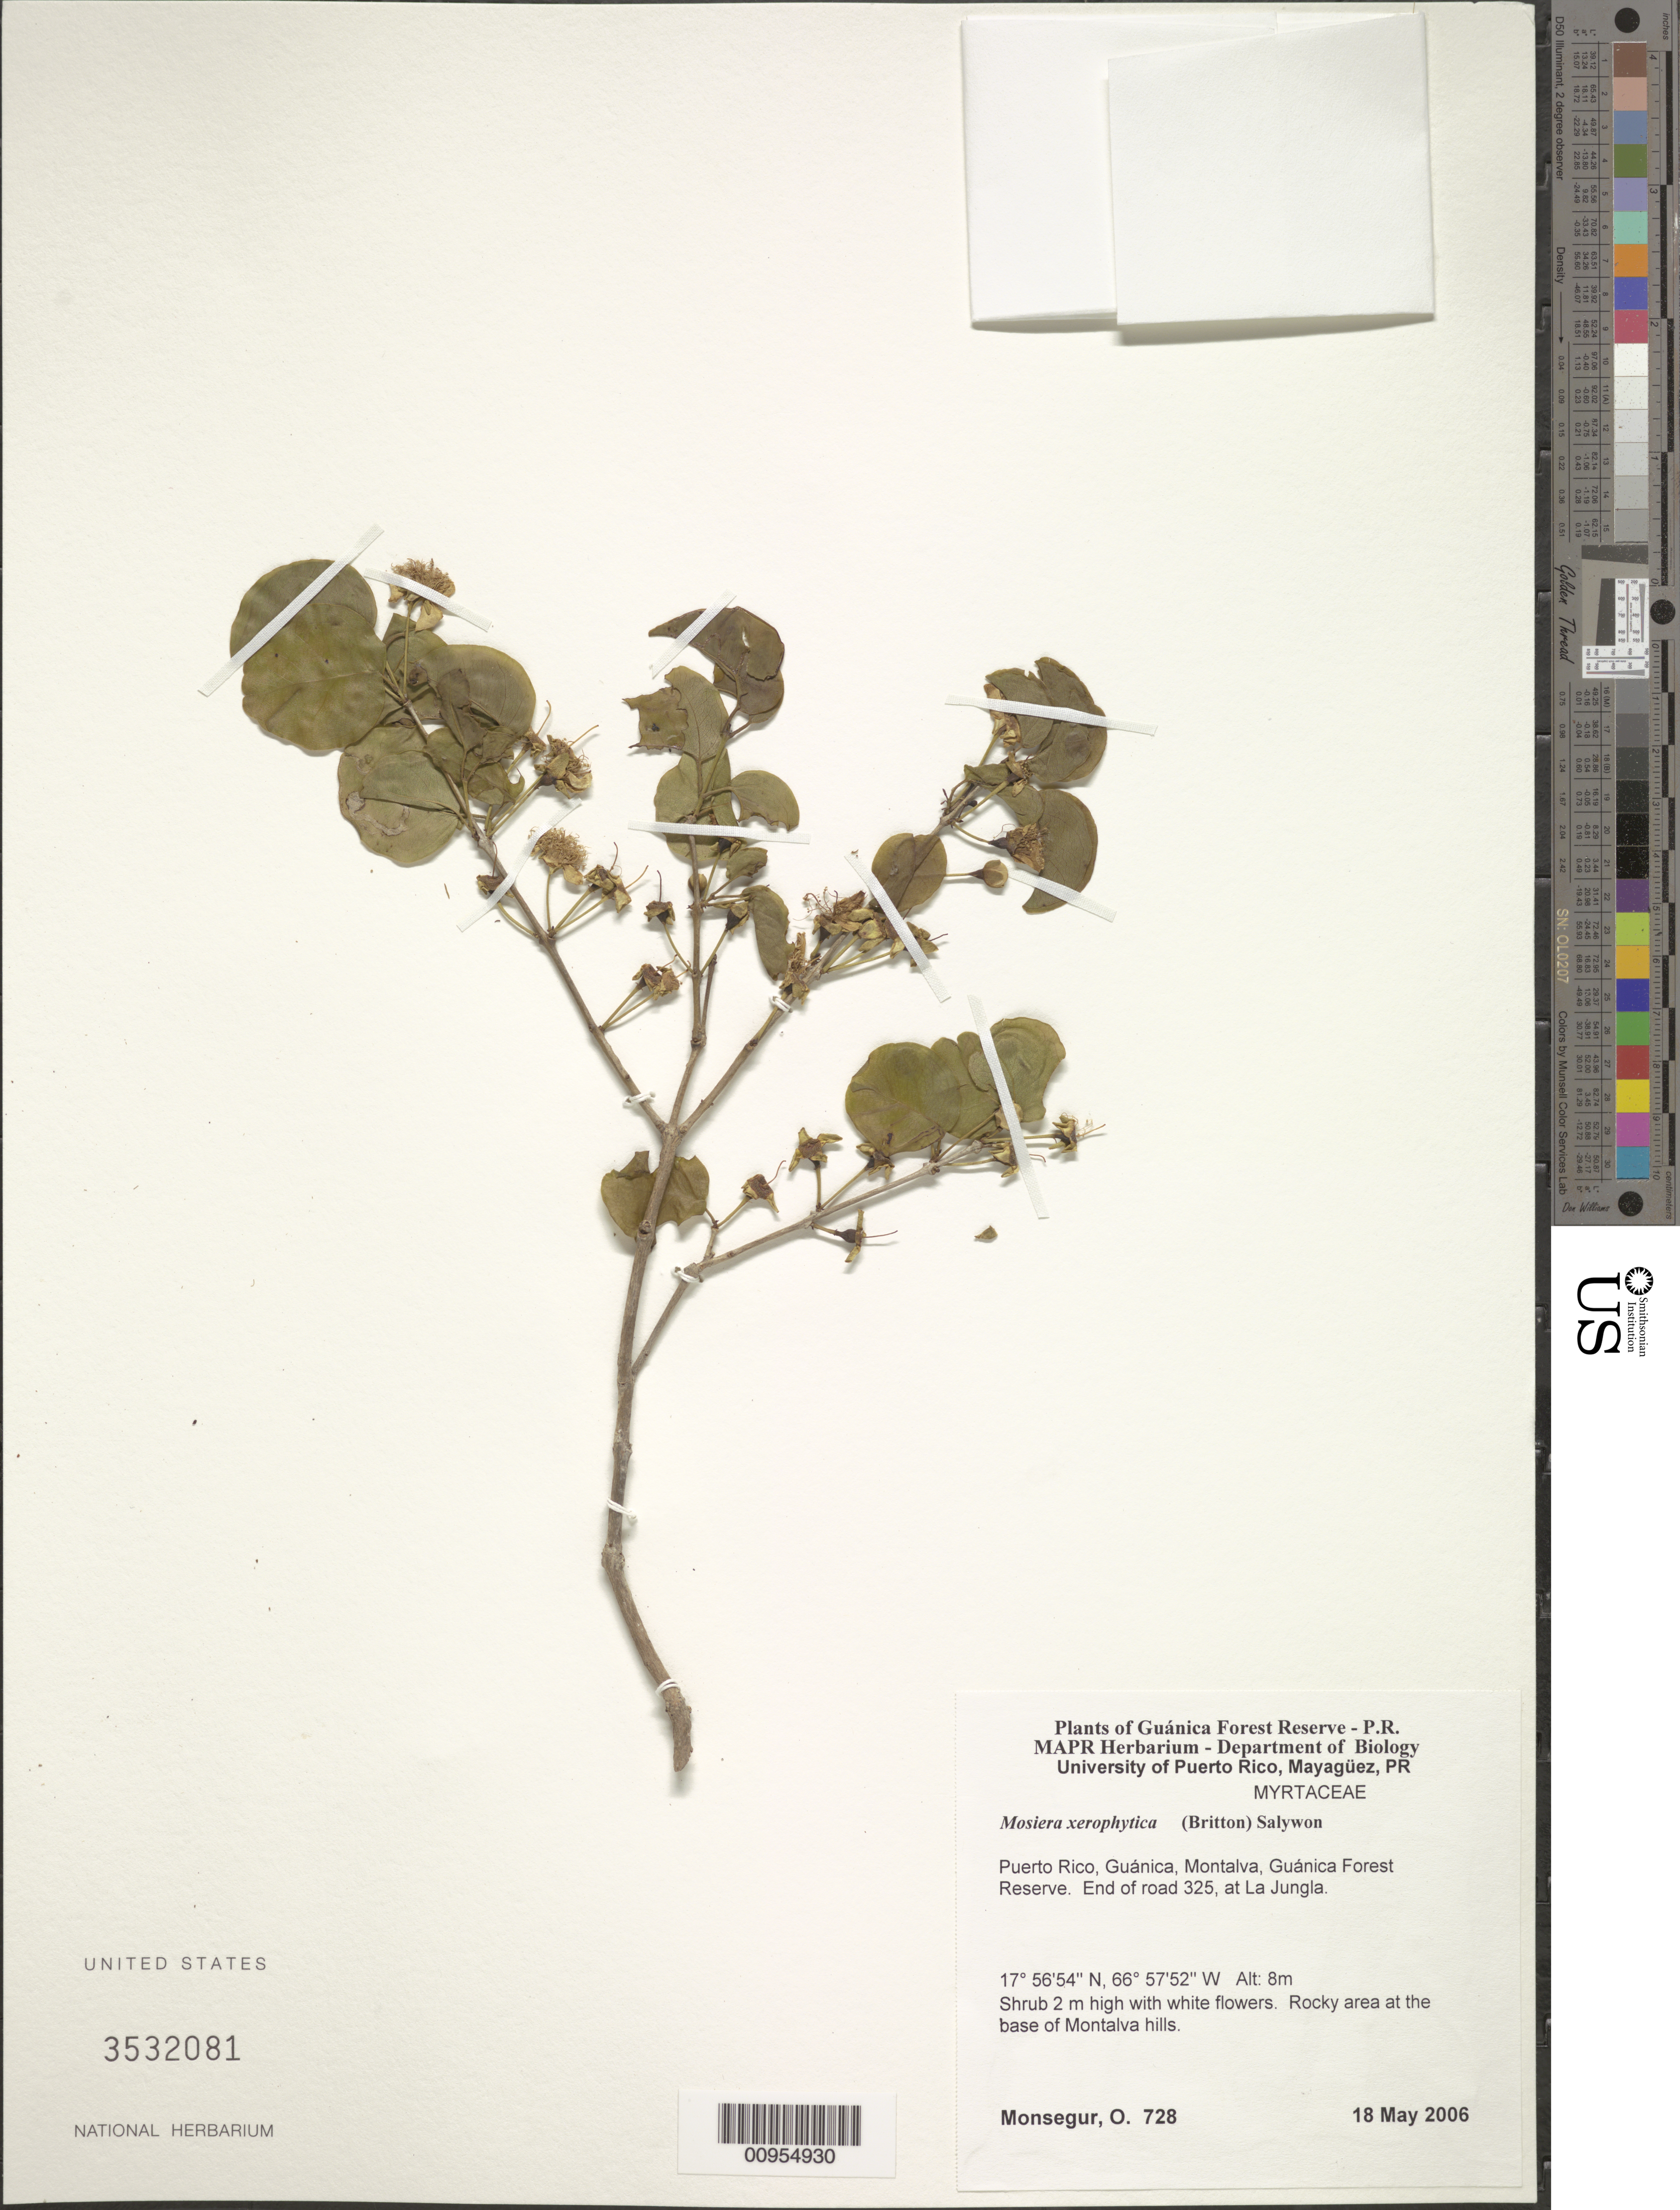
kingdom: Plantae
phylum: Tracheophyta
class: Magnoliopsida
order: Myrtales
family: Myrtaceae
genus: Mosiera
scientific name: Mosiera xerophytica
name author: (Britton) Salywon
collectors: O. Monsegur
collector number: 728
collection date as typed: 18 May 2006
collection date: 2006-05-18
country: Puerto Rico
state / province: Guánica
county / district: Montalva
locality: Guánica Forest Reserve. End of road 325, at La Jungla.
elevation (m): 8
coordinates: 17.56535, 66.57519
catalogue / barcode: US 3532081